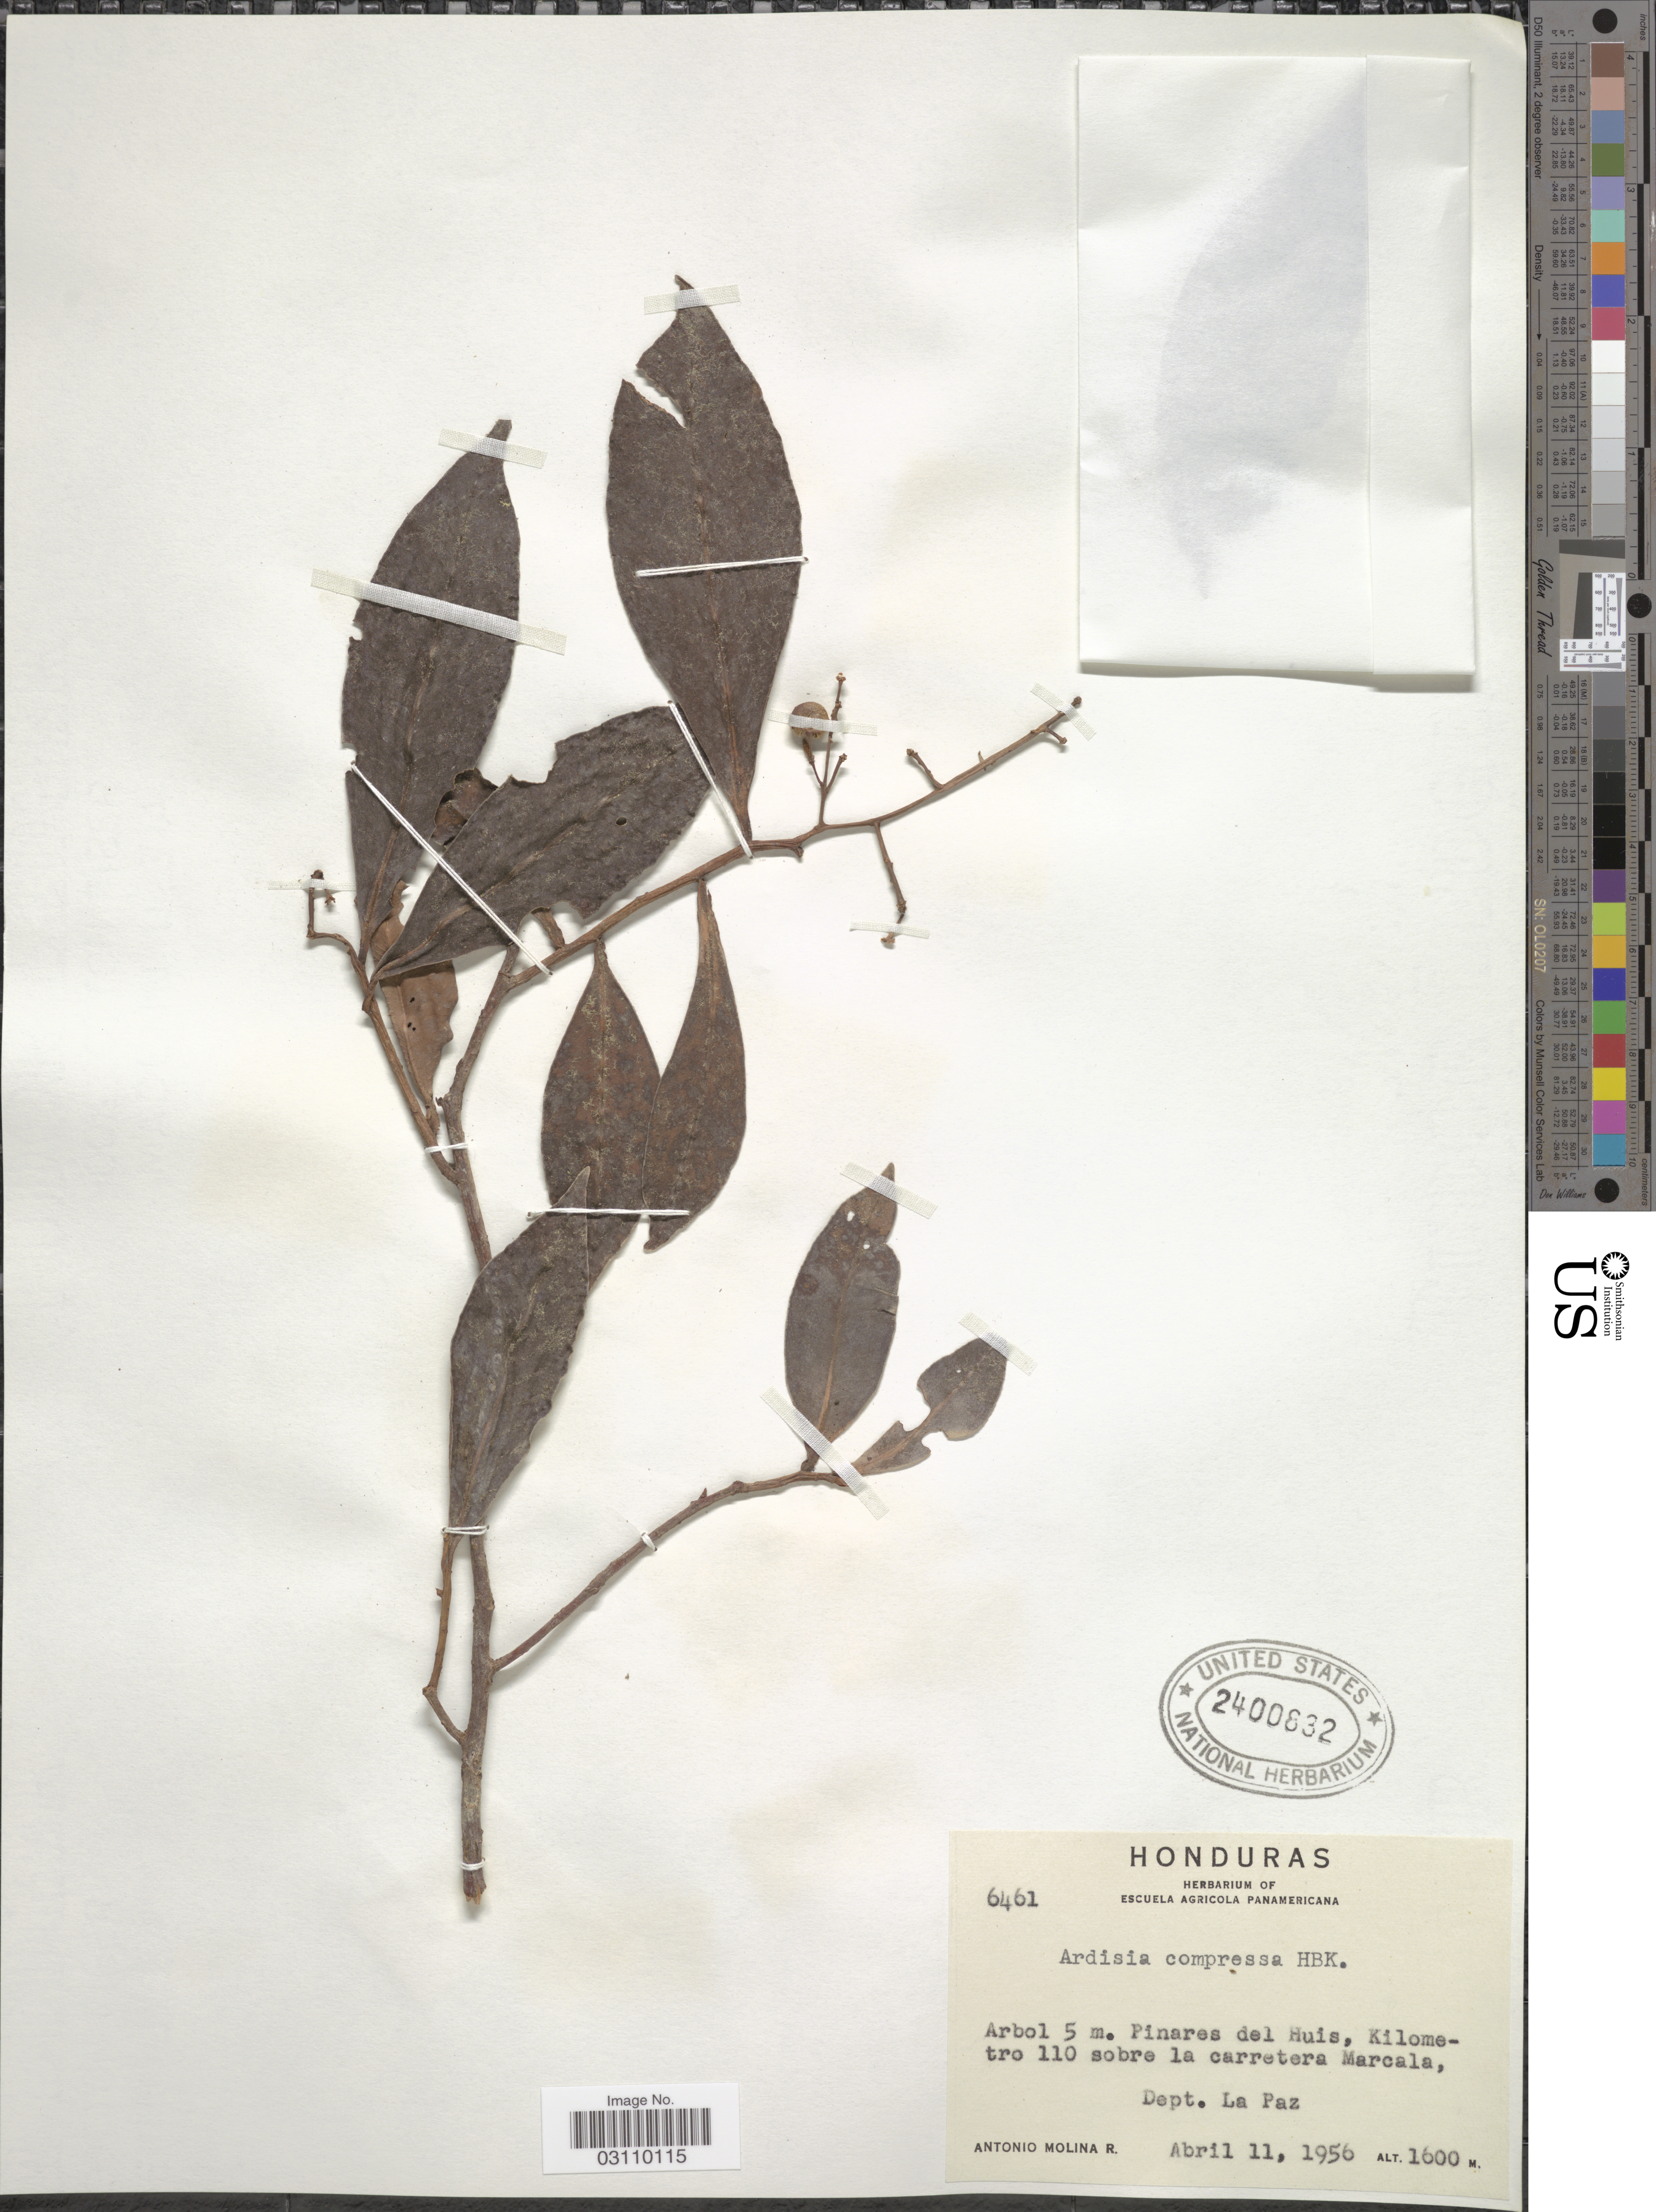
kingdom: Plantae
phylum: Tracheophyta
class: Magnoliopsida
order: Ericales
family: Primulaceae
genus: Ardisia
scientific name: Ardisia compressa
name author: Kunth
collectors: A. Molina R.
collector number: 6161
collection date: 1956-04-11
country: Honduras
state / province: La Paz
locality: Pinares del Huis, Kilometro 110 sobre la carretera Marcala, Dept. La Paz.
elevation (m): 1600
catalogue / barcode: US 2400832